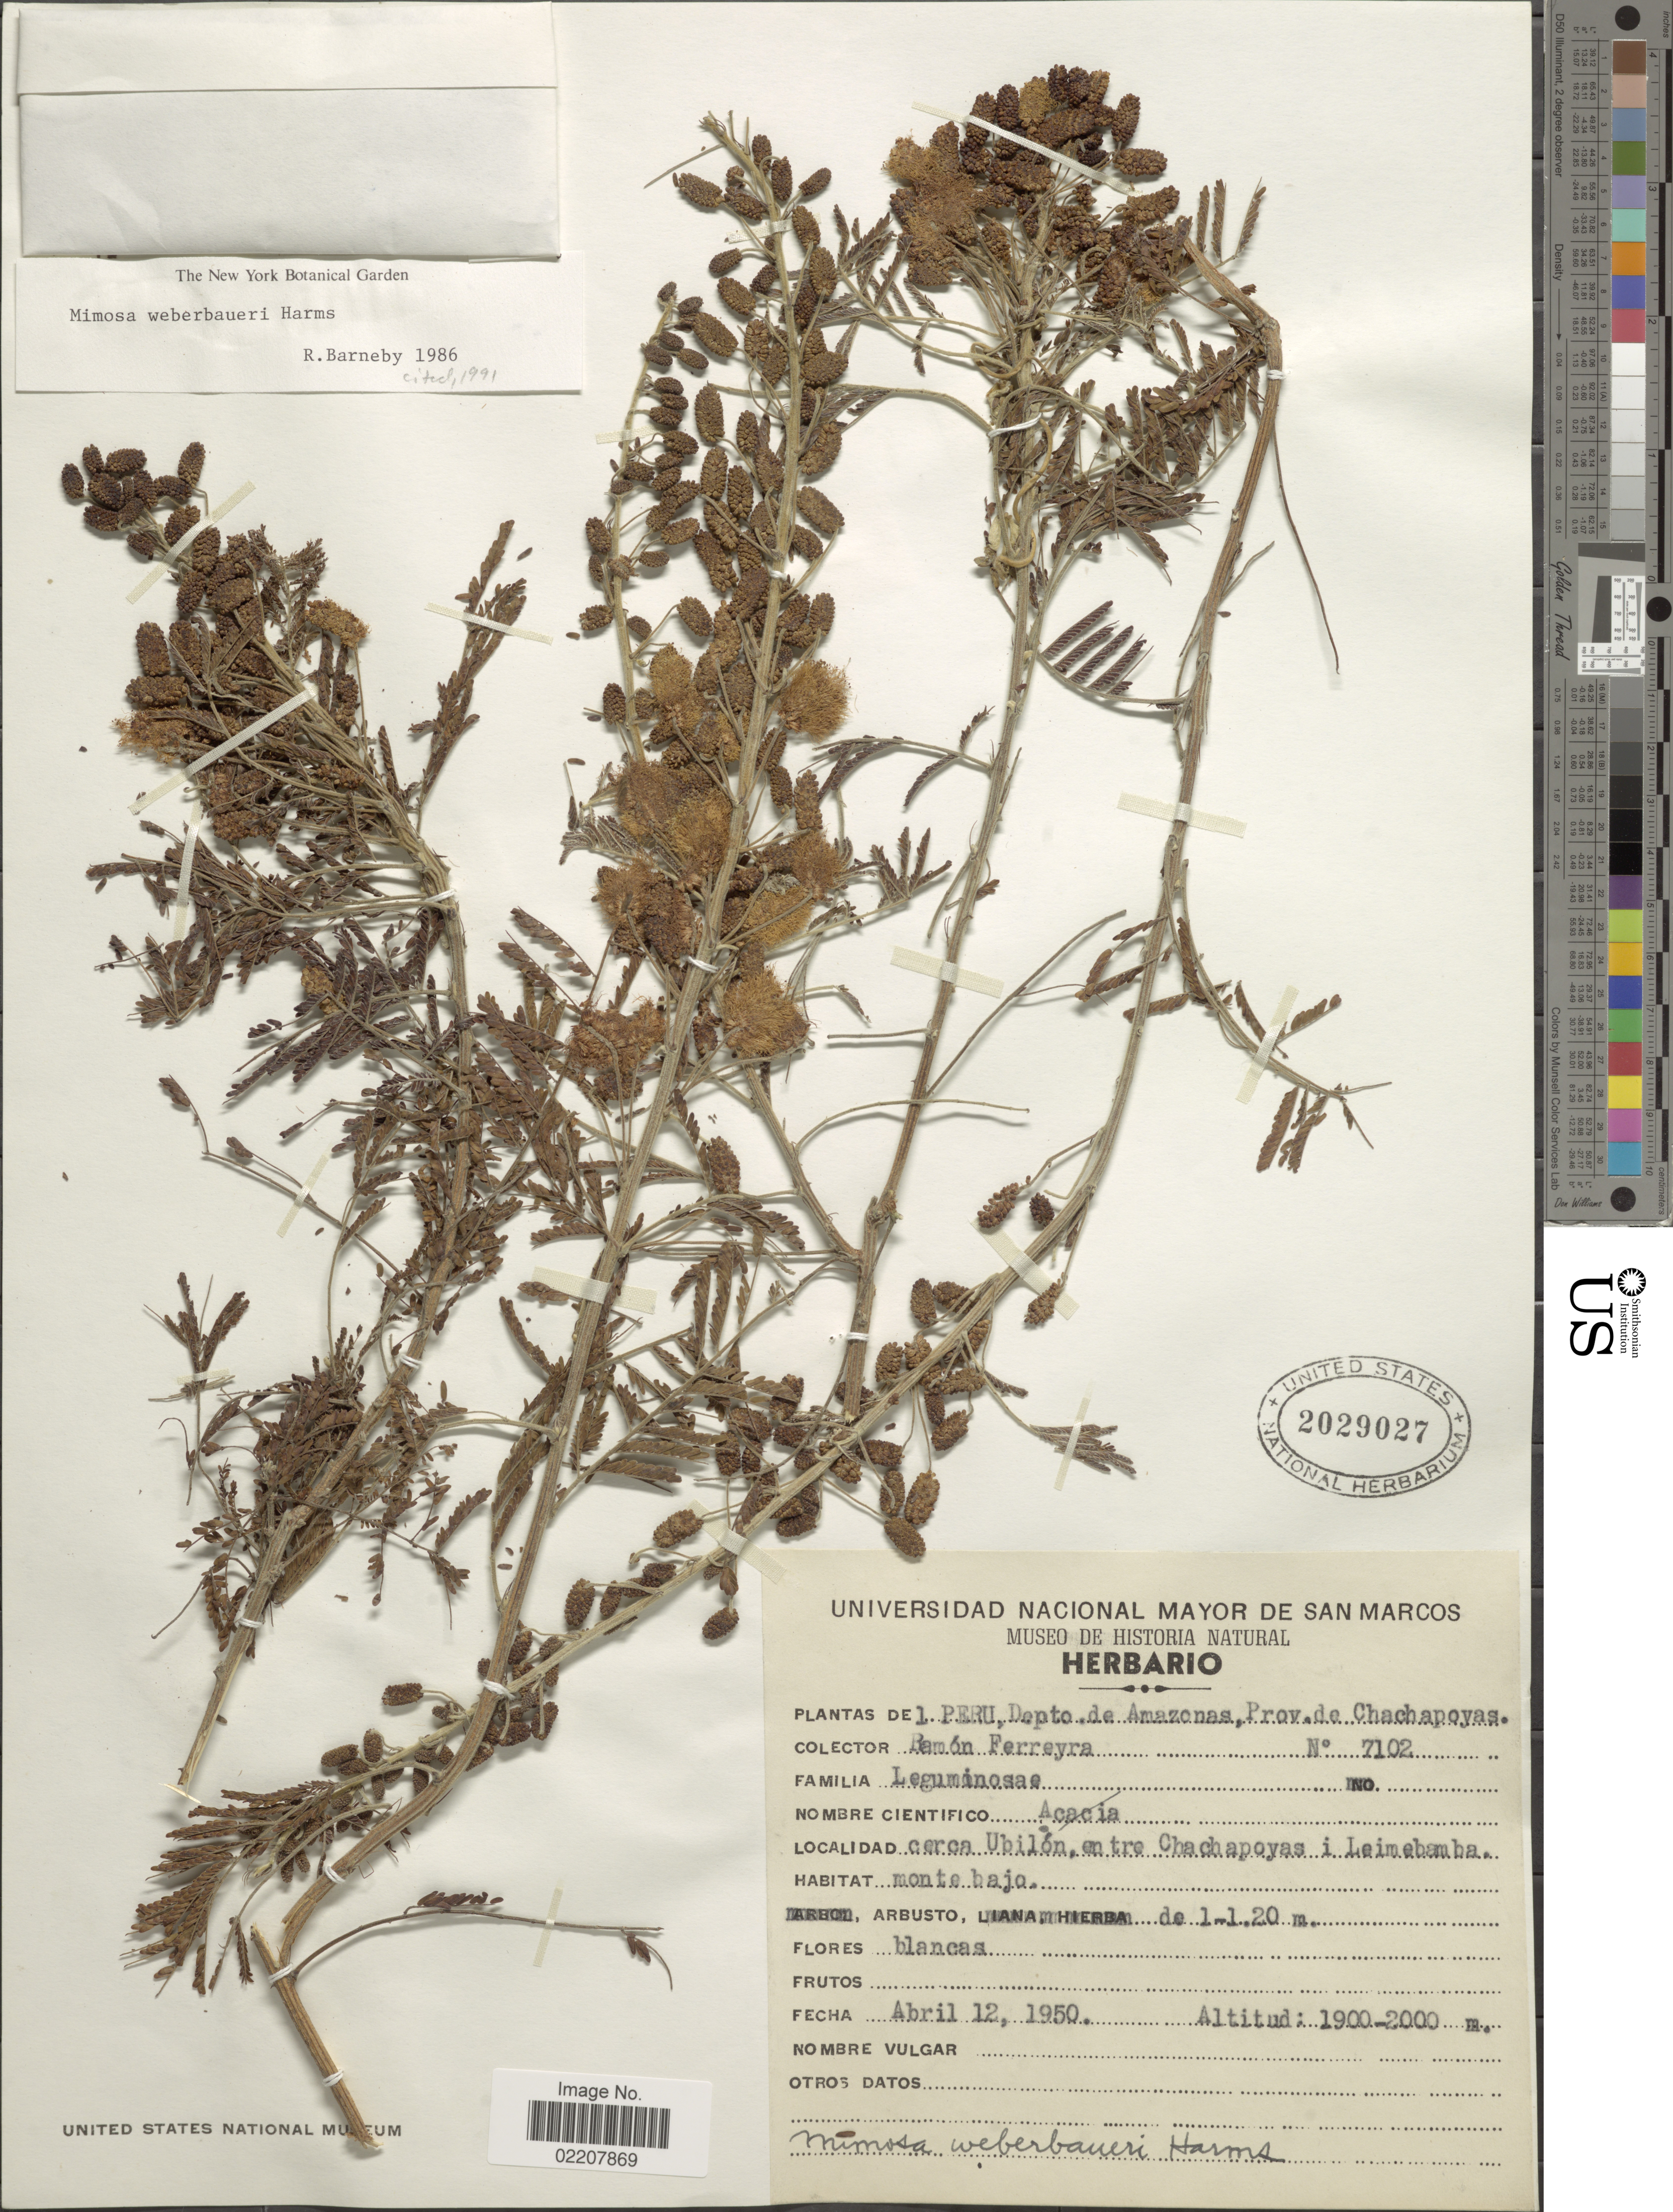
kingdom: Plantae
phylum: Tracheophyta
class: Magnoliopsida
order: Fabales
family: Fabaceae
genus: Mimosa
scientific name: Mimosa weberbaueri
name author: Harms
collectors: R. A. Ferreyra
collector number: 7102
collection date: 1950-04-12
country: Peru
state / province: Amazonas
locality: Depto. de Amazonas, Prov. de Chachapoyas, cerca Ubilon entre Chachapoyas i Leimebamba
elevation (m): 1900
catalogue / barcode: US 2029027